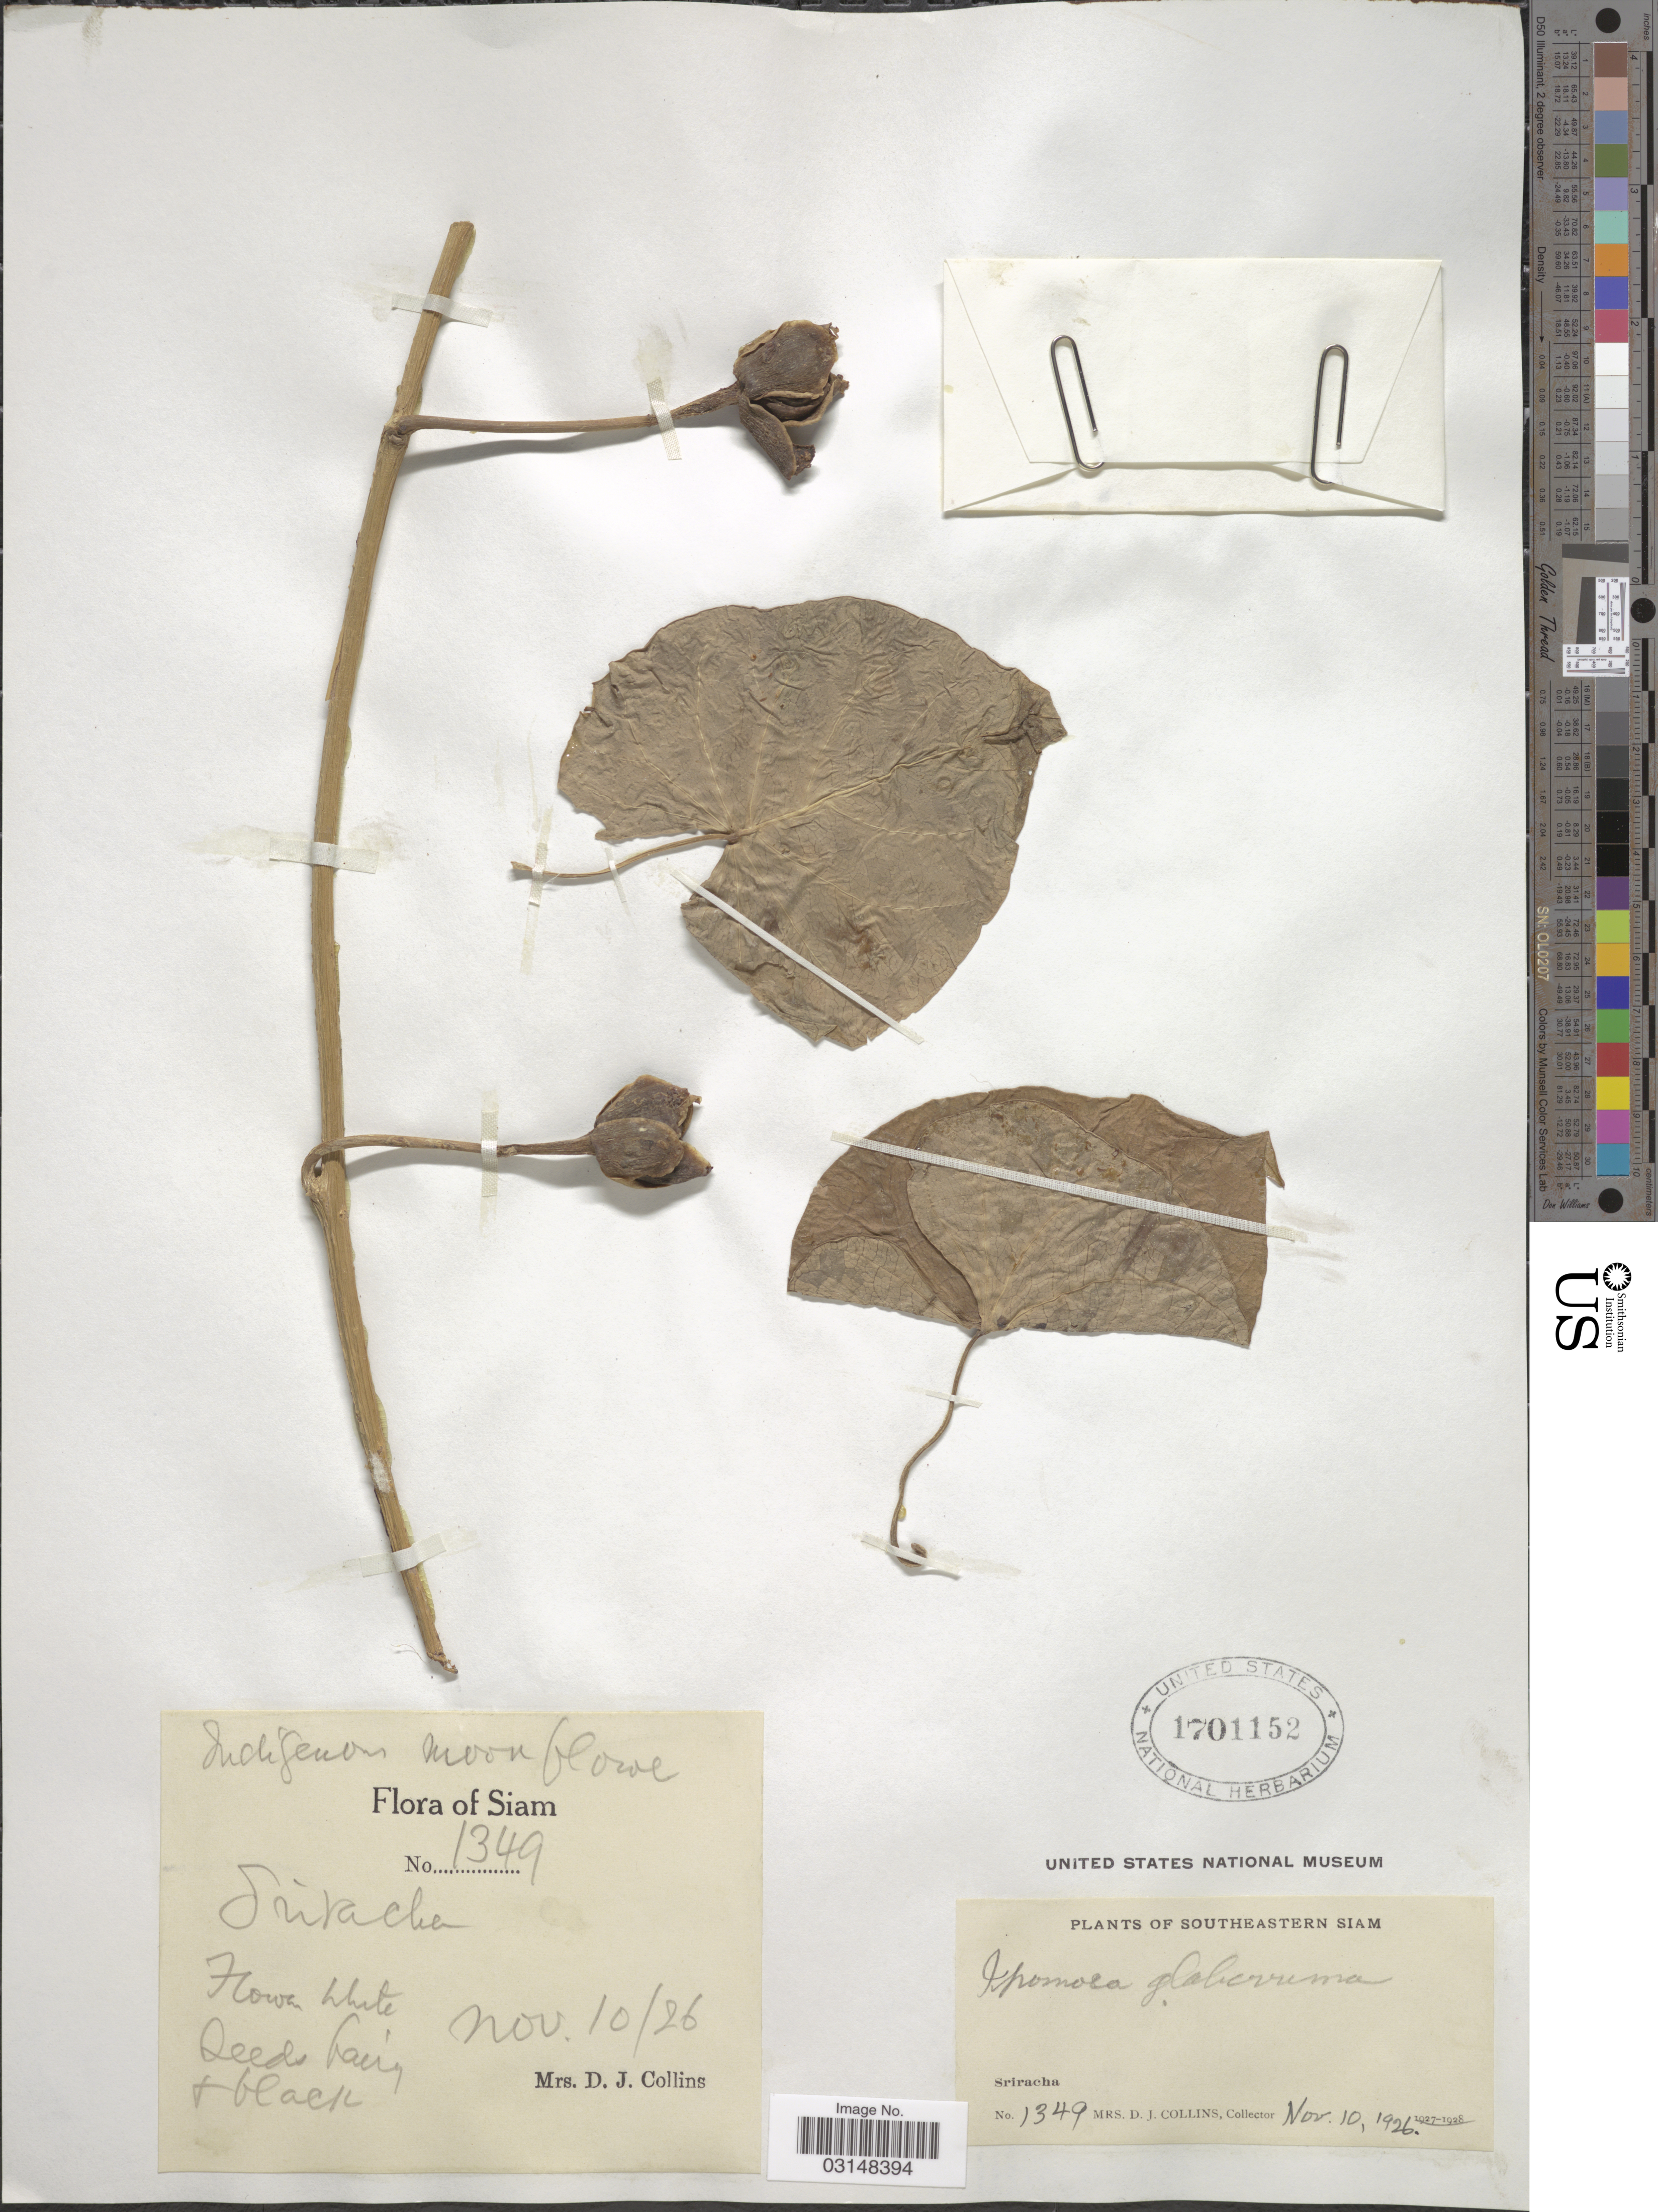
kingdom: Plantae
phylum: Tracheophyta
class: Magnoliopsida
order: Solanales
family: Convolvulaceae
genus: Operculina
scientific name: Operculina turpethum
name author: (L.) Silva Manso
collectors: Mrs. D. J. Collins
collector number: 1349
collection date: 1926-11-10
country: Thailand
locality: Southeastern Siam, Sriracha.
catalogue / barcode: US 1701152